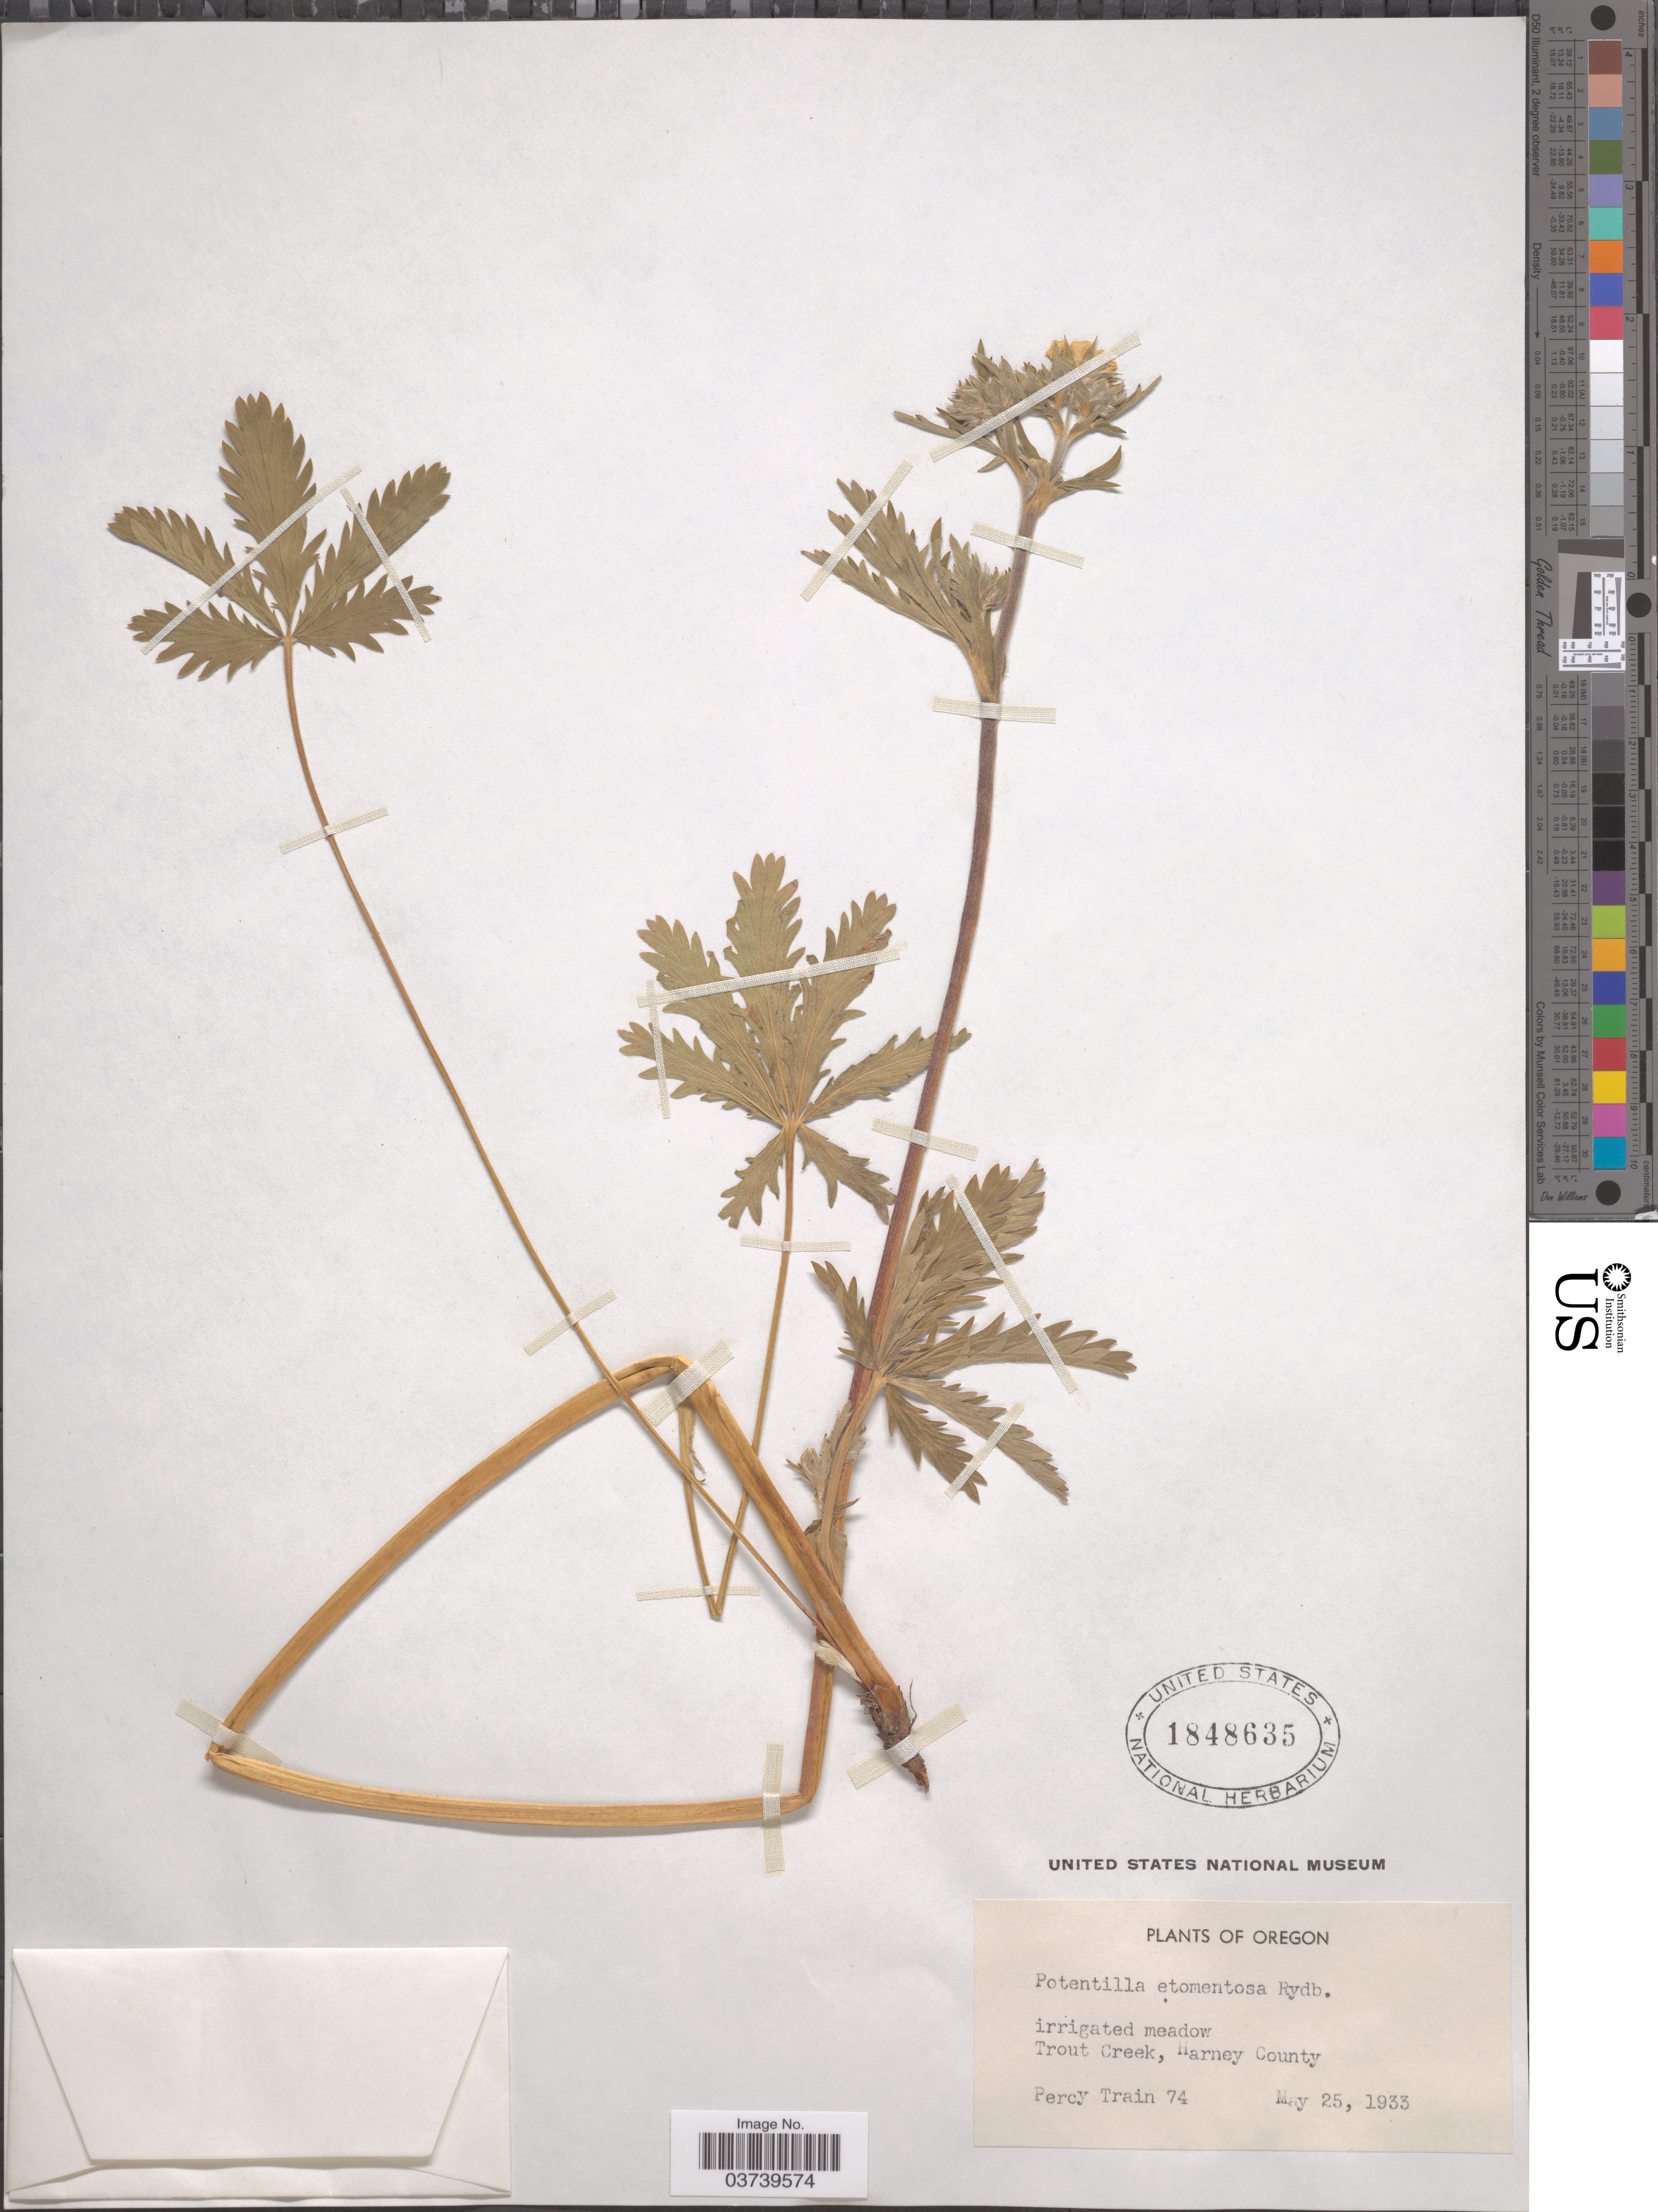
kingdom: Plantae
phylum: Tracheophyta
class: Magnoliopsida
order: Rosales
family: Rosaceae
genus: Potentilla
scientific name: Potentilla gracilis var. fastigiata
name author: (Nutt.) S. Watson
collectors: P. Train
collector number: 74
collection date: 1933-05-25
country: United States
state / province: Oregon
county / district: Harney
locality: Trout Creek, Harney County.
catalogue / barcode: US 1848635